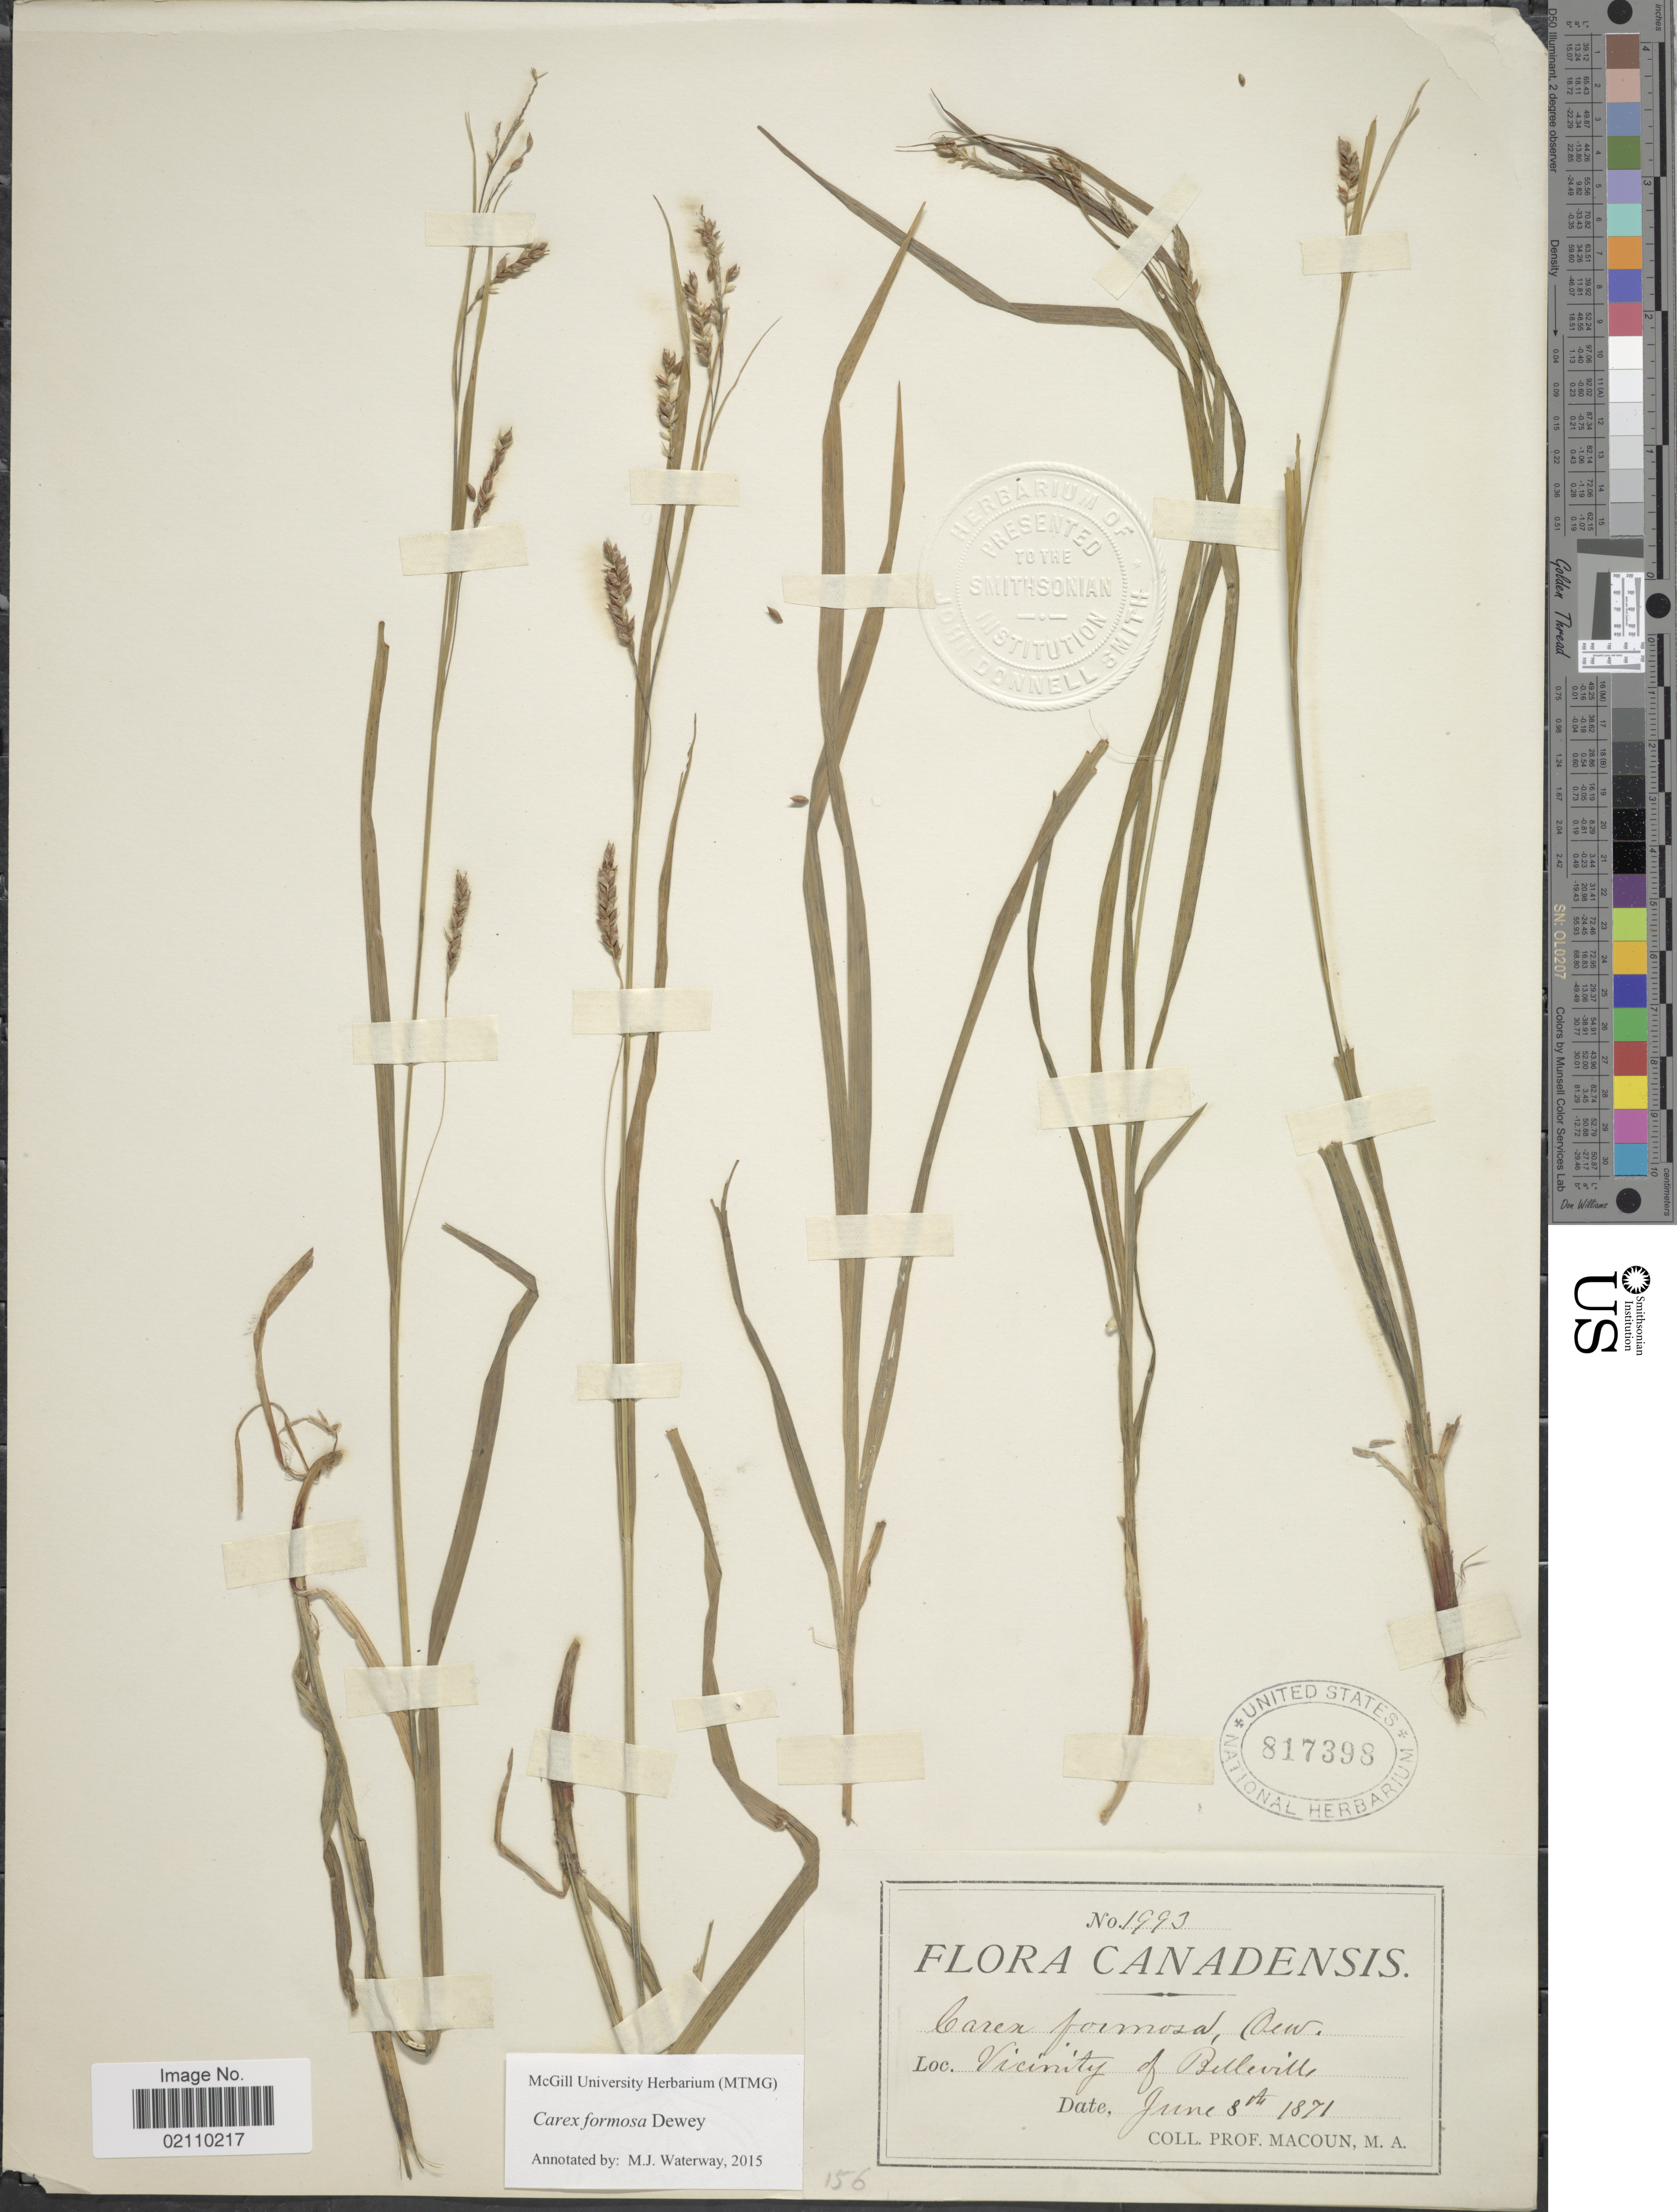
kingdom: Plantae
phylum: Tracheophyta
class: Liliopsida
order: Poales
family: Cyperaceae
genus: Carex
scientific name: Carex formosa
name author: Dewey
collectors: -- Macoun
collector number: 1993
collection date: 1871-06-08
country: Canada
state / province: Ontario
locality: Vicinity of Belleville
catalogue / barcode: US 817398